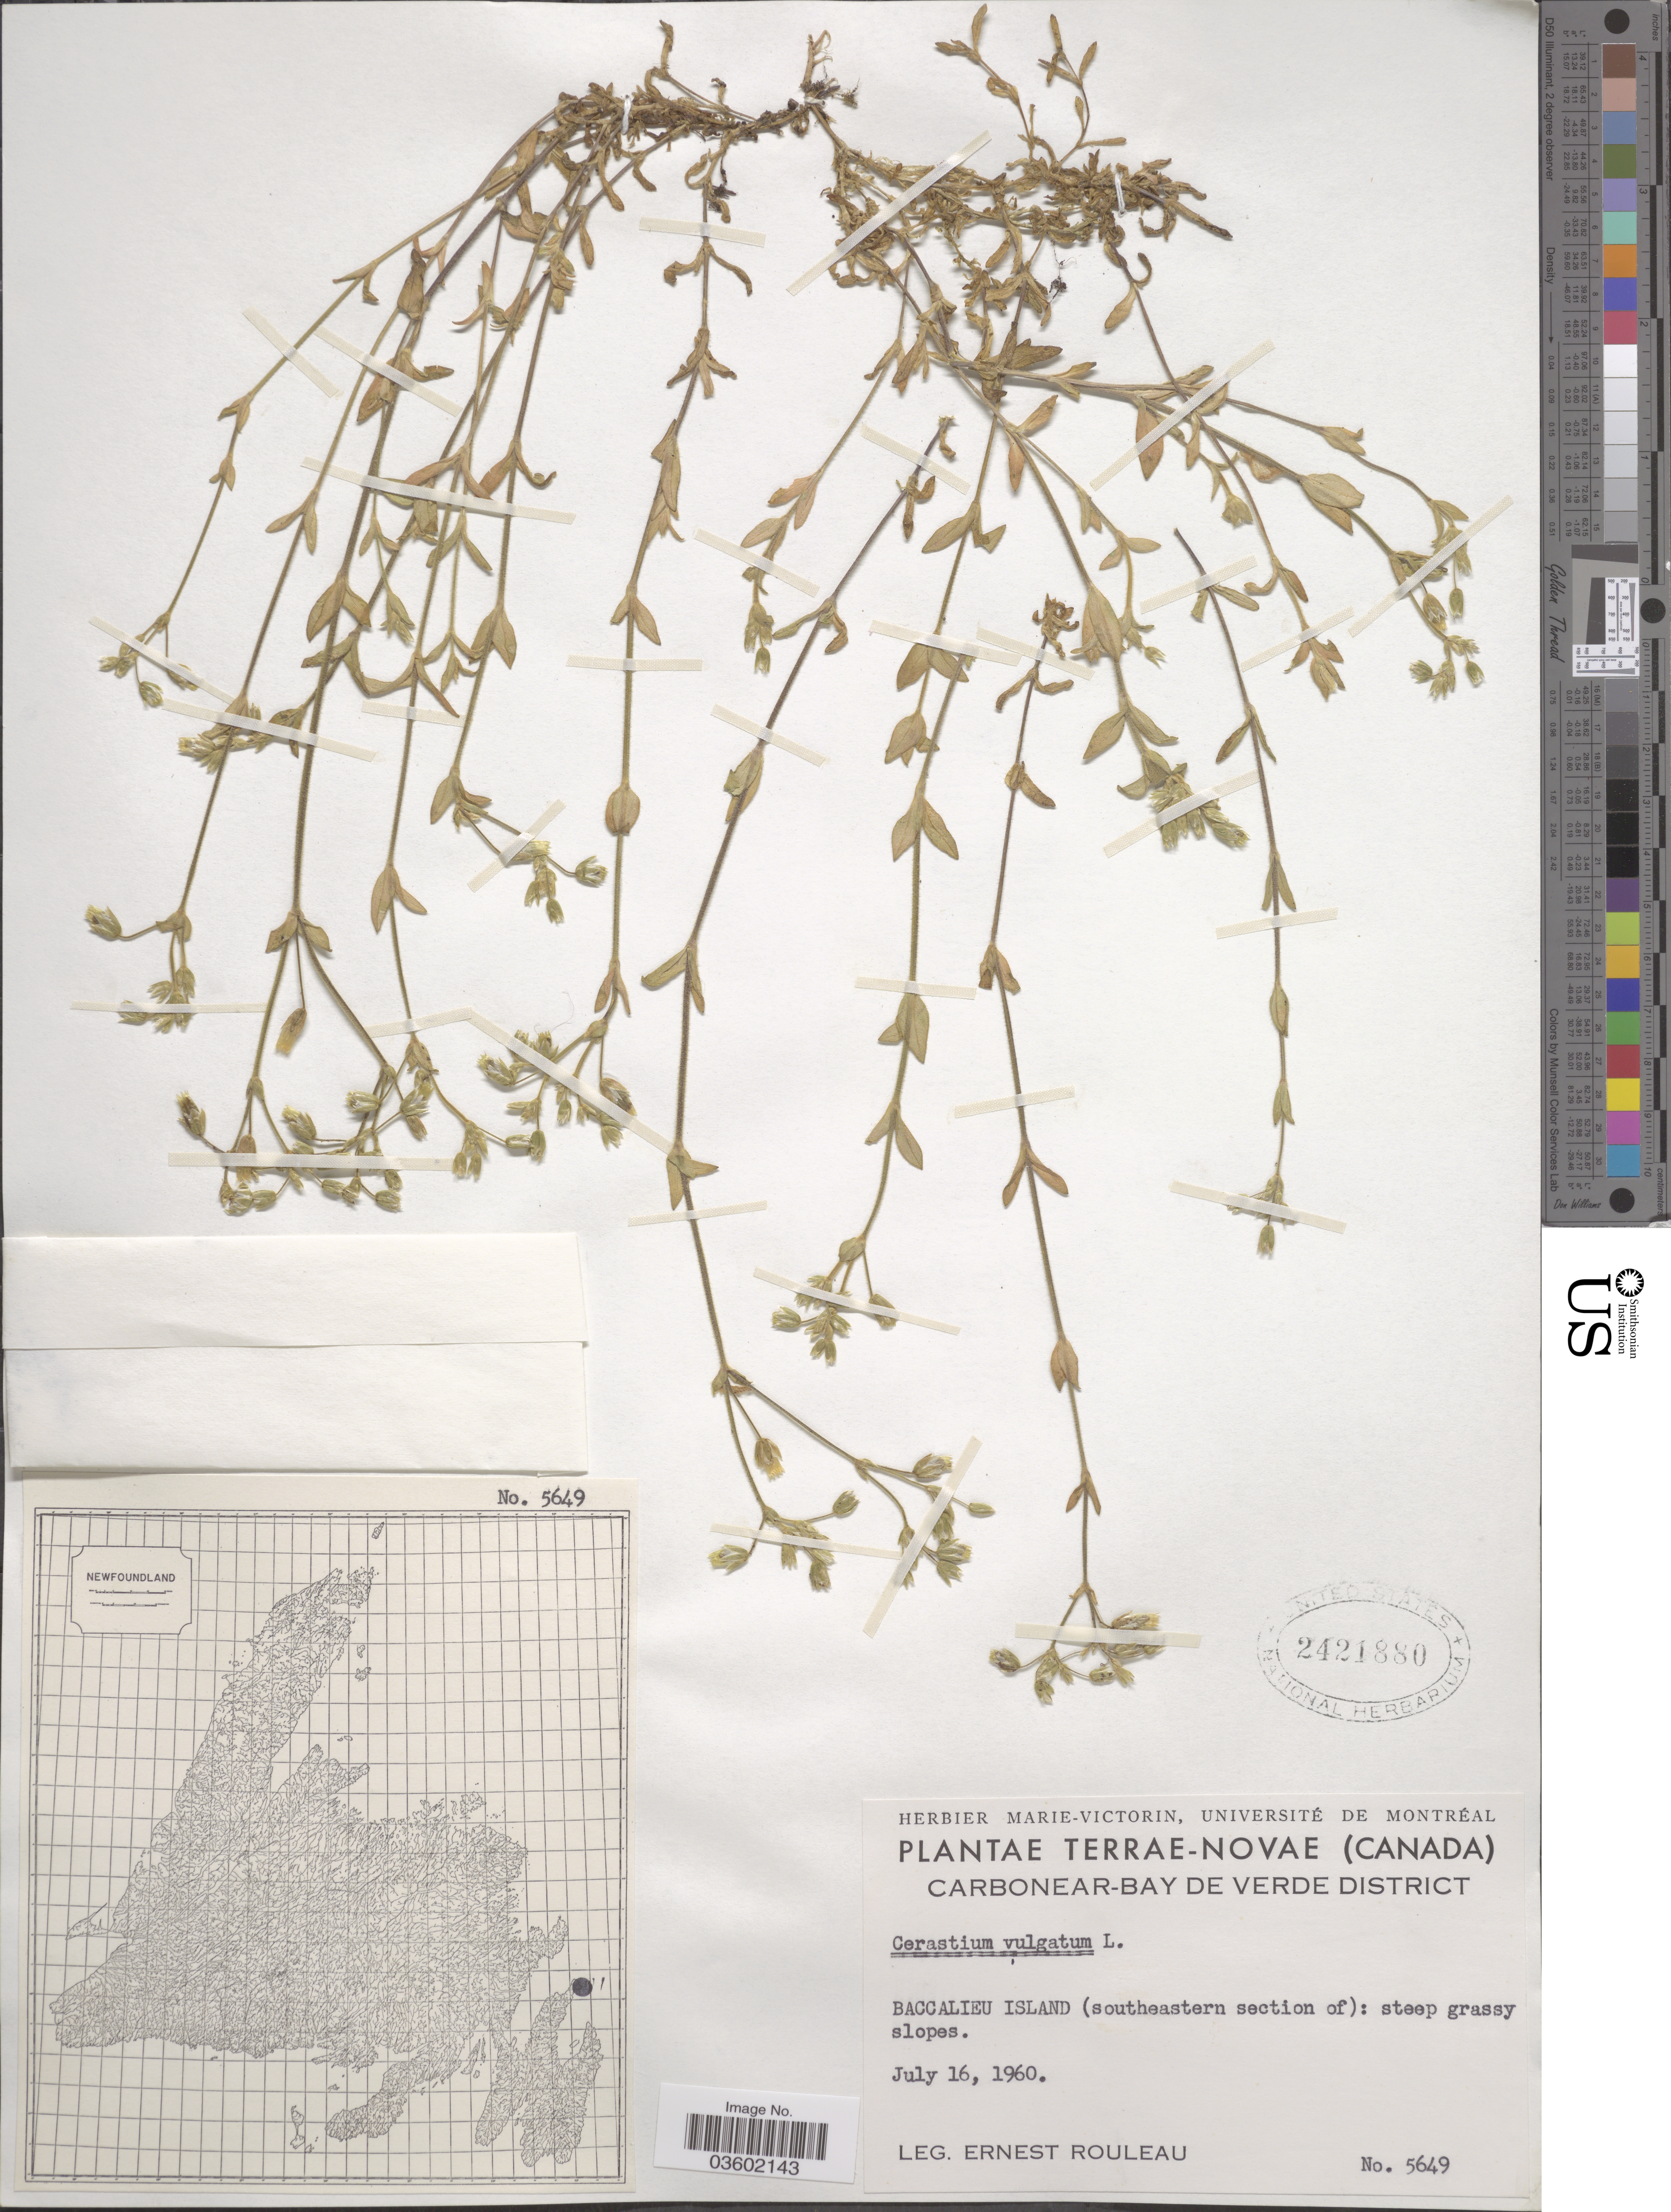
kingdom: Plantae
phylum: Tracheophyta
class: Magnoliopsida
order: Caryophyllales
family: Caryophyllaceae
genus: Cerastium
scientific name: Cerastium vulgatum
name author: L.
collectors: J. Rouleau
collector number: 5649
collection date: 1960-07-16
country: Canada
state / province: Newfoundland and Labrador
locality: Terrae-Novae Carbonear-Bay de Verde District. Baccalieu Island (southeastern section of).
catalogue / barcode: US 2421880